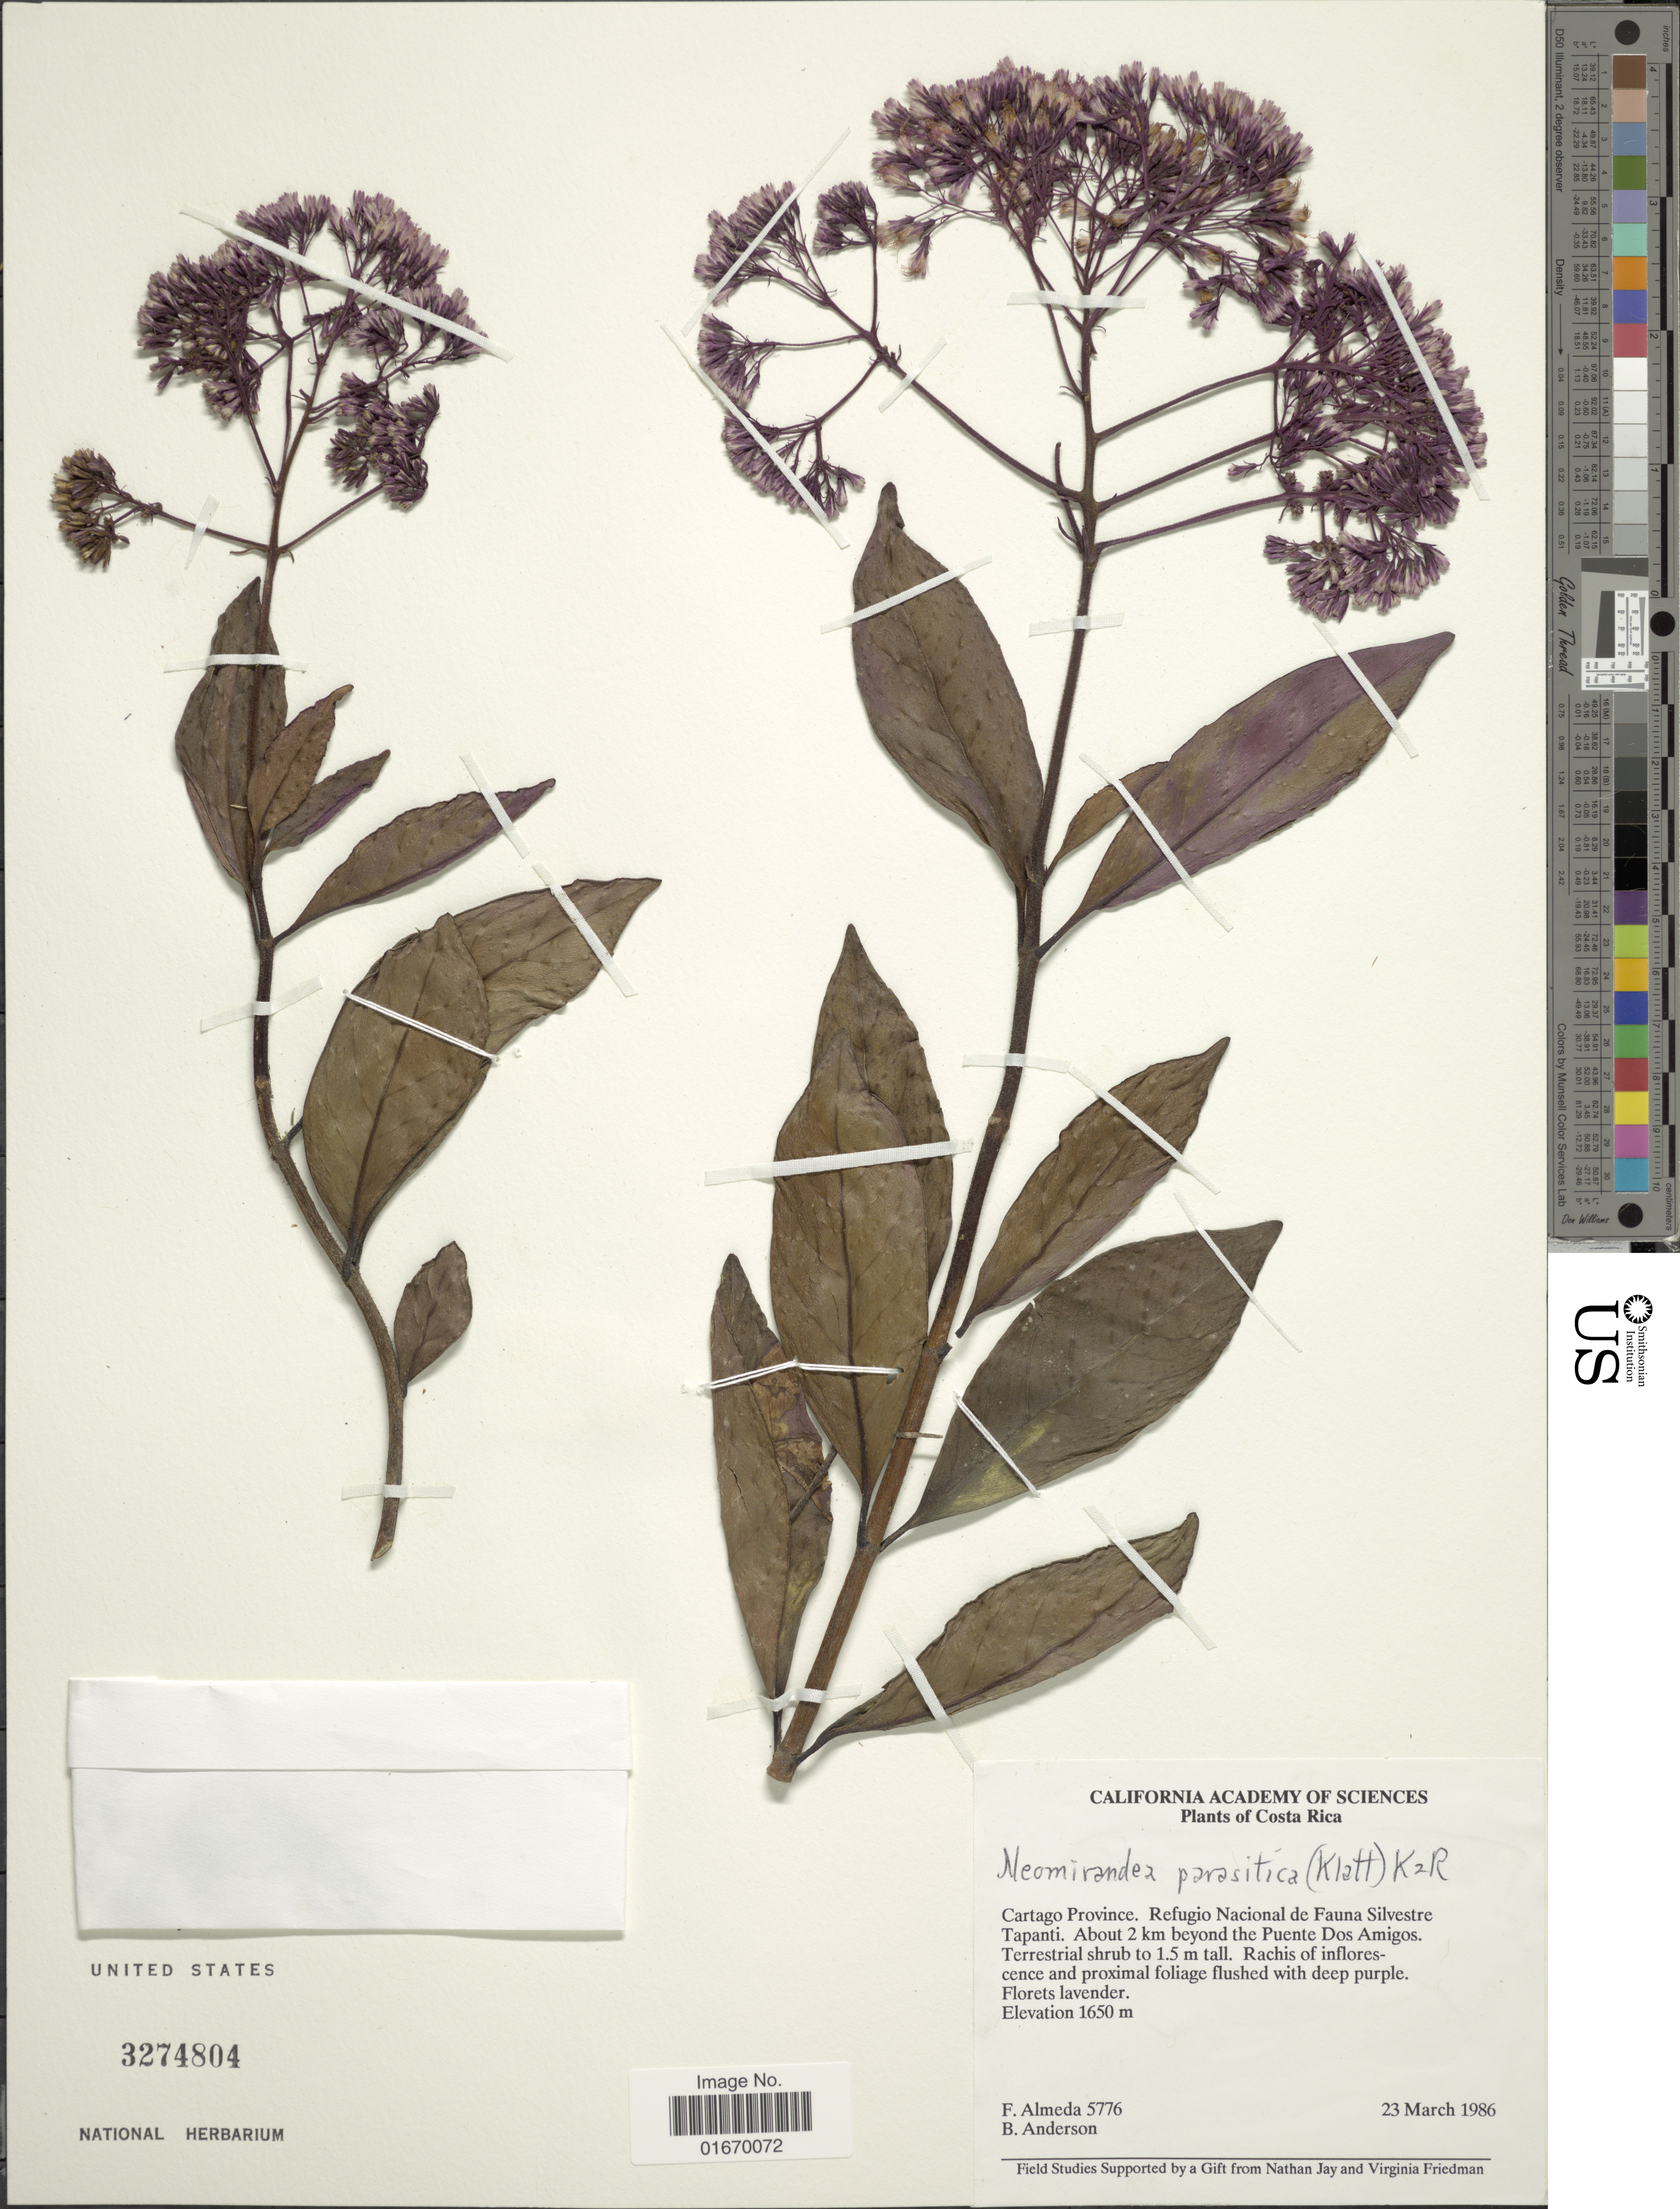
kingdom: Plantae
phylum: Tracheophyta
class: Magnoliopsida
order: Asterales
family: Asteraceae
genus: Neomirandea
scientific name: Neomirandea parasitica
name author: (Klatt) R.M. King & H. Rob.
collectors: F. Almeda & B. Anderson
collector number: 5776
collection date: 1986-03-23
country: Costa Rica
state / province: Cartago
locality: Refugio National de Fauna Silvestre Tapanti, about 2 km beyond the Puente Dos Amigos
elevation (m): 1650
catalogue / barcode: US 3274804